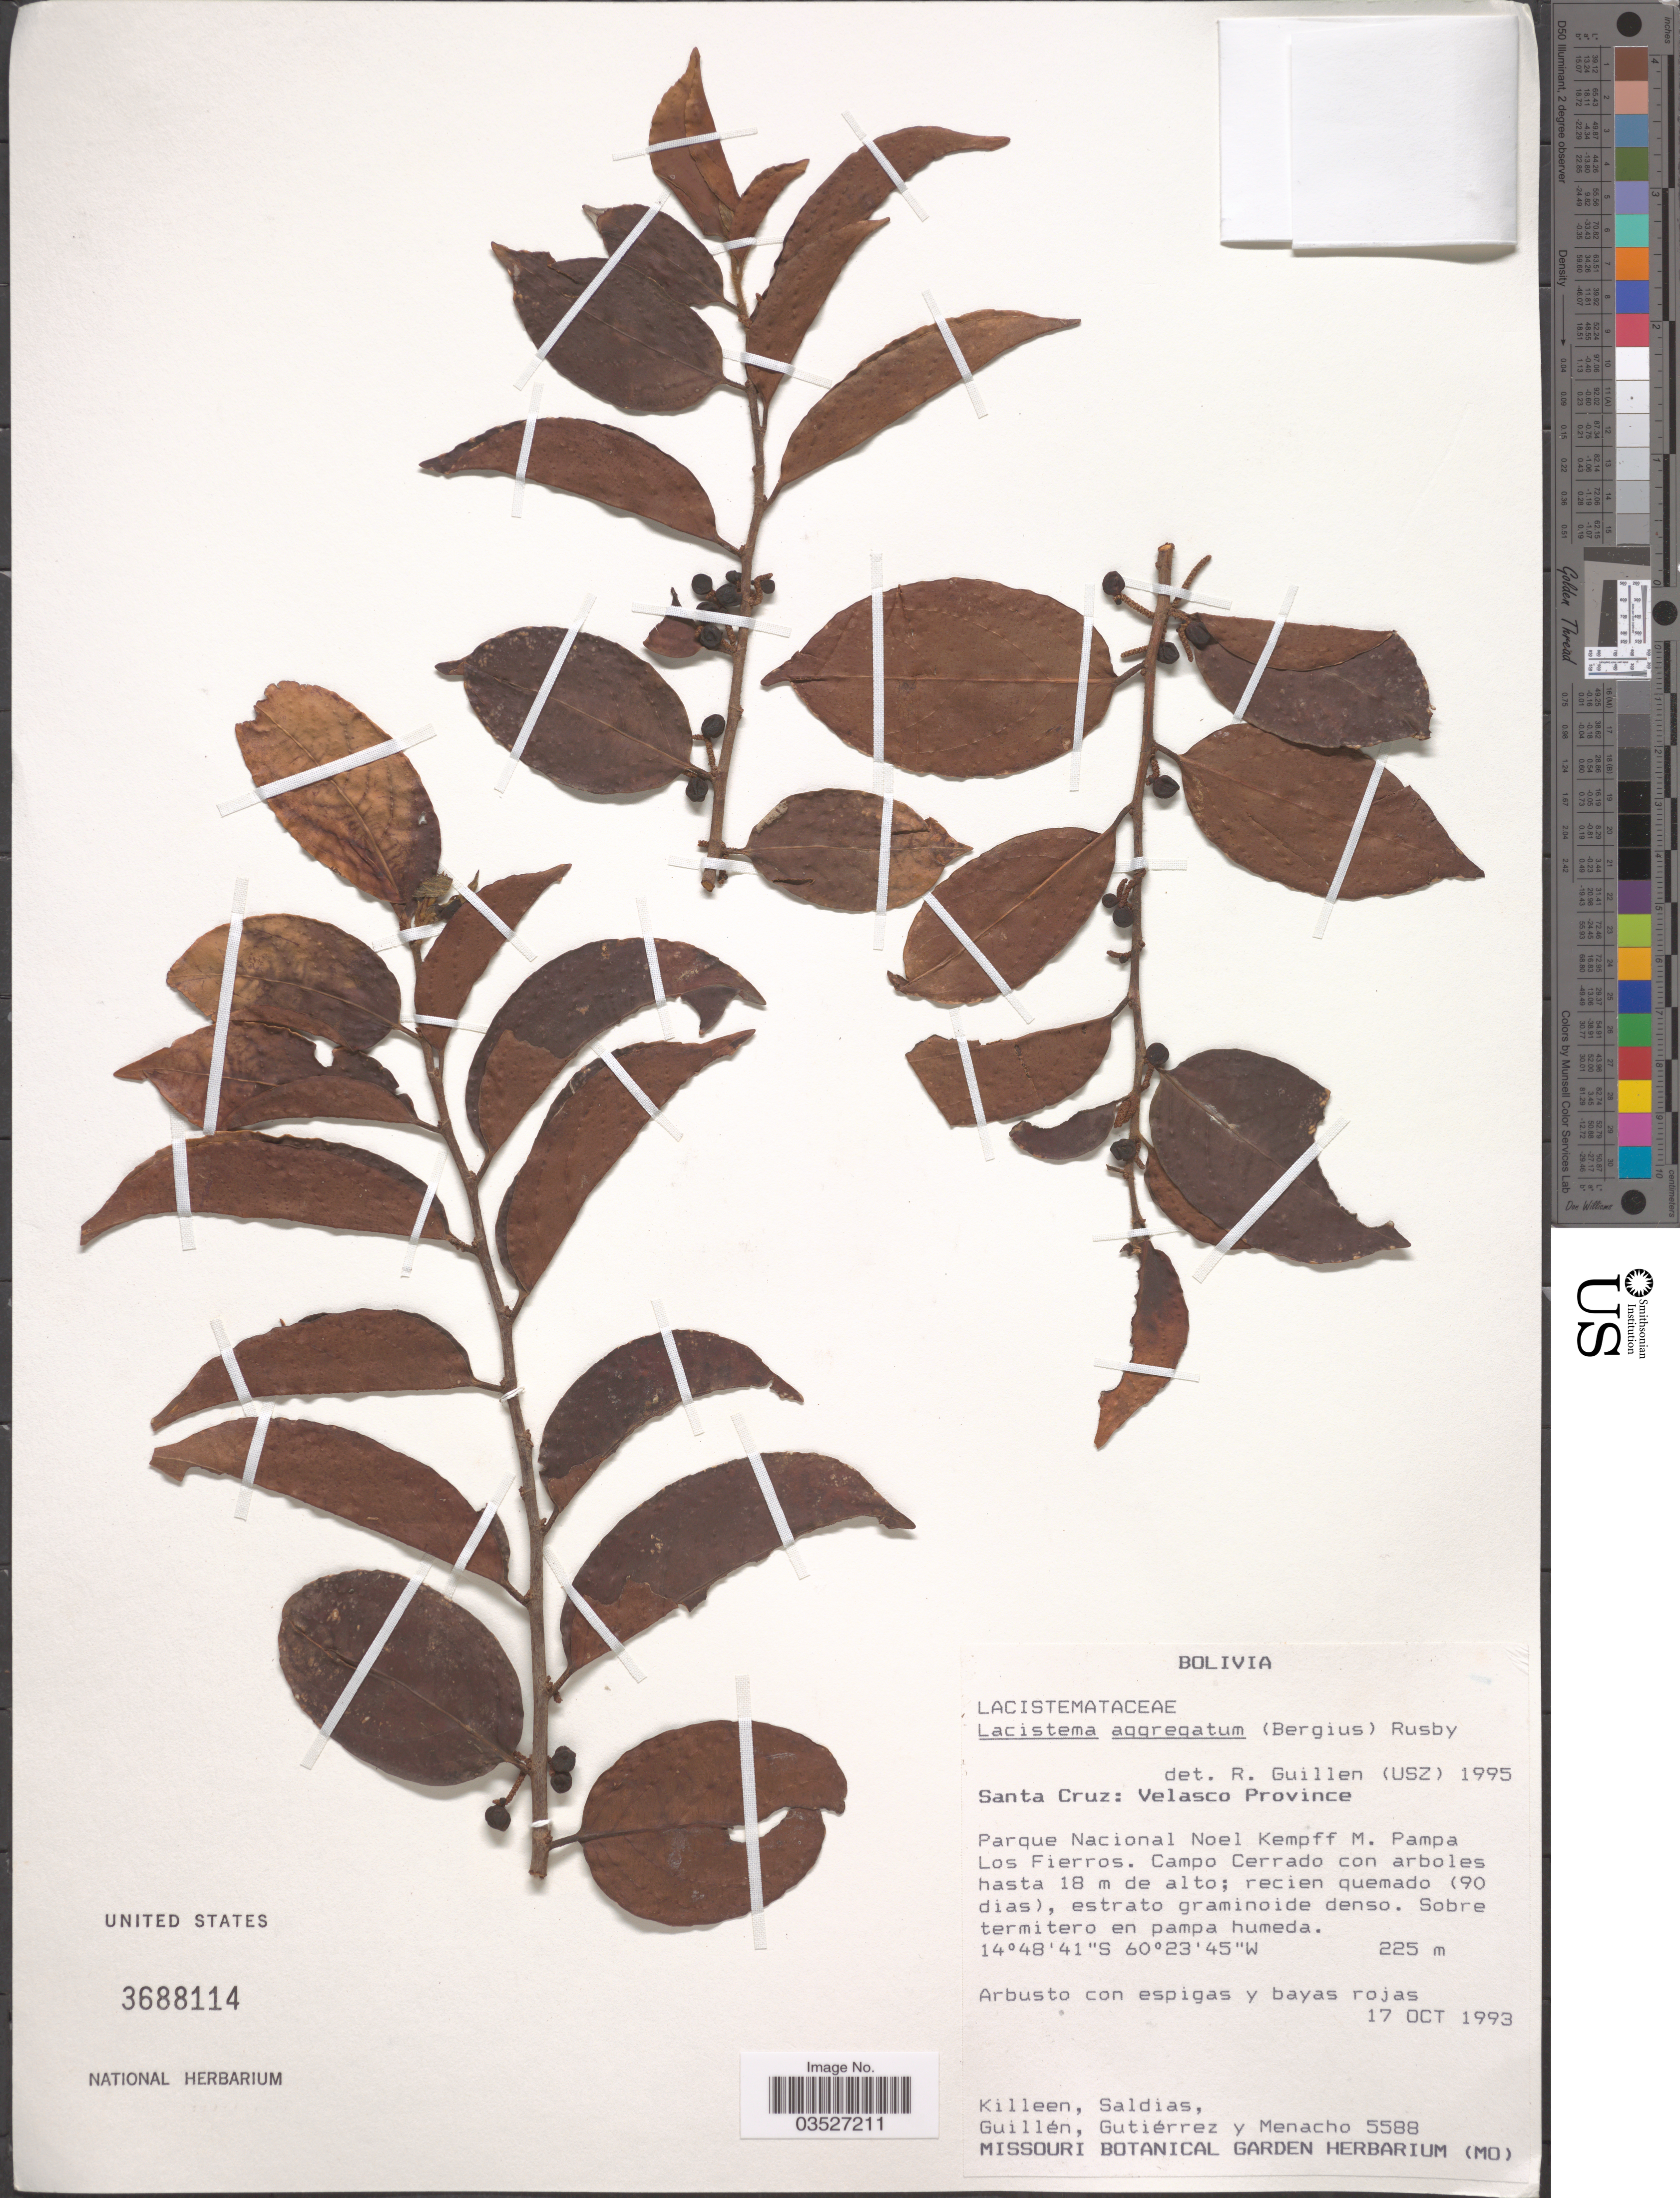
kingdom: Plantae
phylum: Tracheophyta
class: Magnoliopsida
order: Malpighiales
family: Lacistemataceae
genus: Lacistema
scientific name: Lacistema aggregatum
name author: (P.J. Bergius) Rusby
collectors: Killeen, --, -. Saldias, -- Guillen, Gutiérrez, -- & Menacho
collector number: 5588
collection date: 1993-10-17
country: Bolivia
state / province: Santa Cruz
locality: Velasco Province. Parque Nacional Noel Kempff M. Pampa Los Fierros.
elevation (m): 225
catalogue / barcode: US 3688114